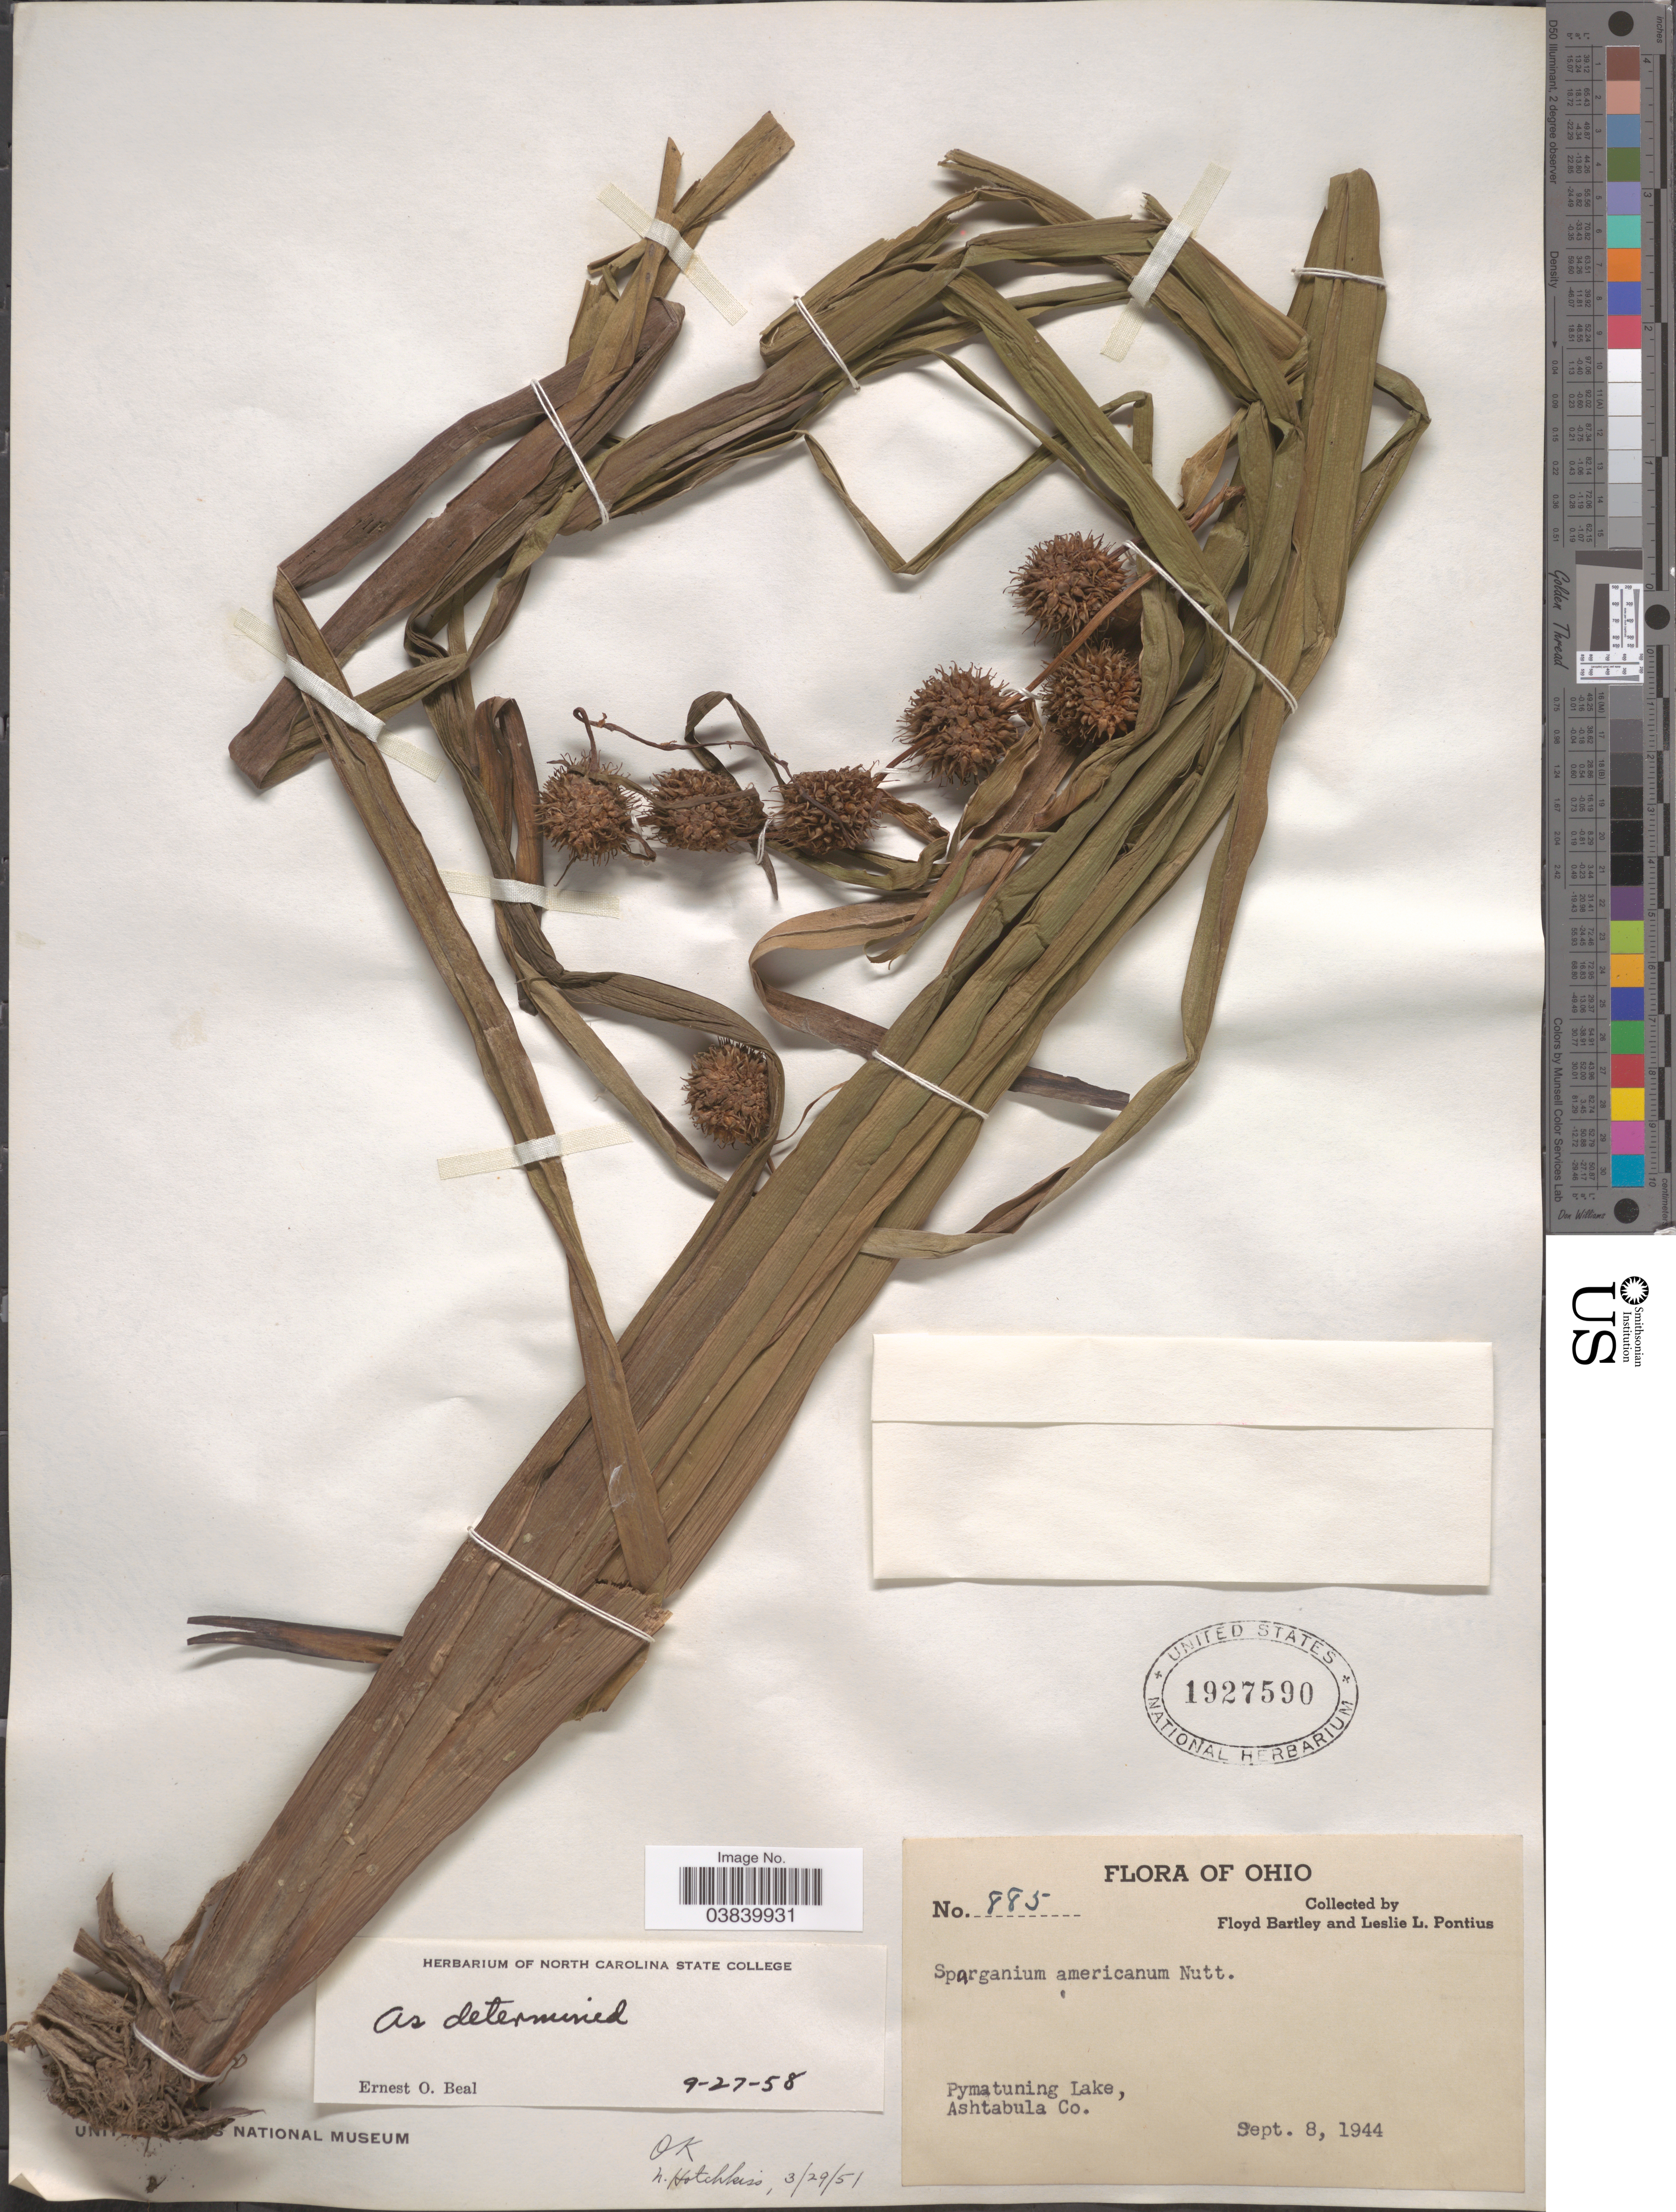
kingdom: Plantae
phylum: Tracheophyta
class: Liliopsida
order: Poales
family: Typhaceae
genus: Sparganium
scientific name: Sparganium americanum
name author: Nutt.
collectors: F. Bartley & L. Pontius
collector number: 885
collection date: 1944-09-08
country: United States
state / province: Ohio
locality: Pymatuning Lake, Ashtabula Co.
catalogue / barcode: US 1927590